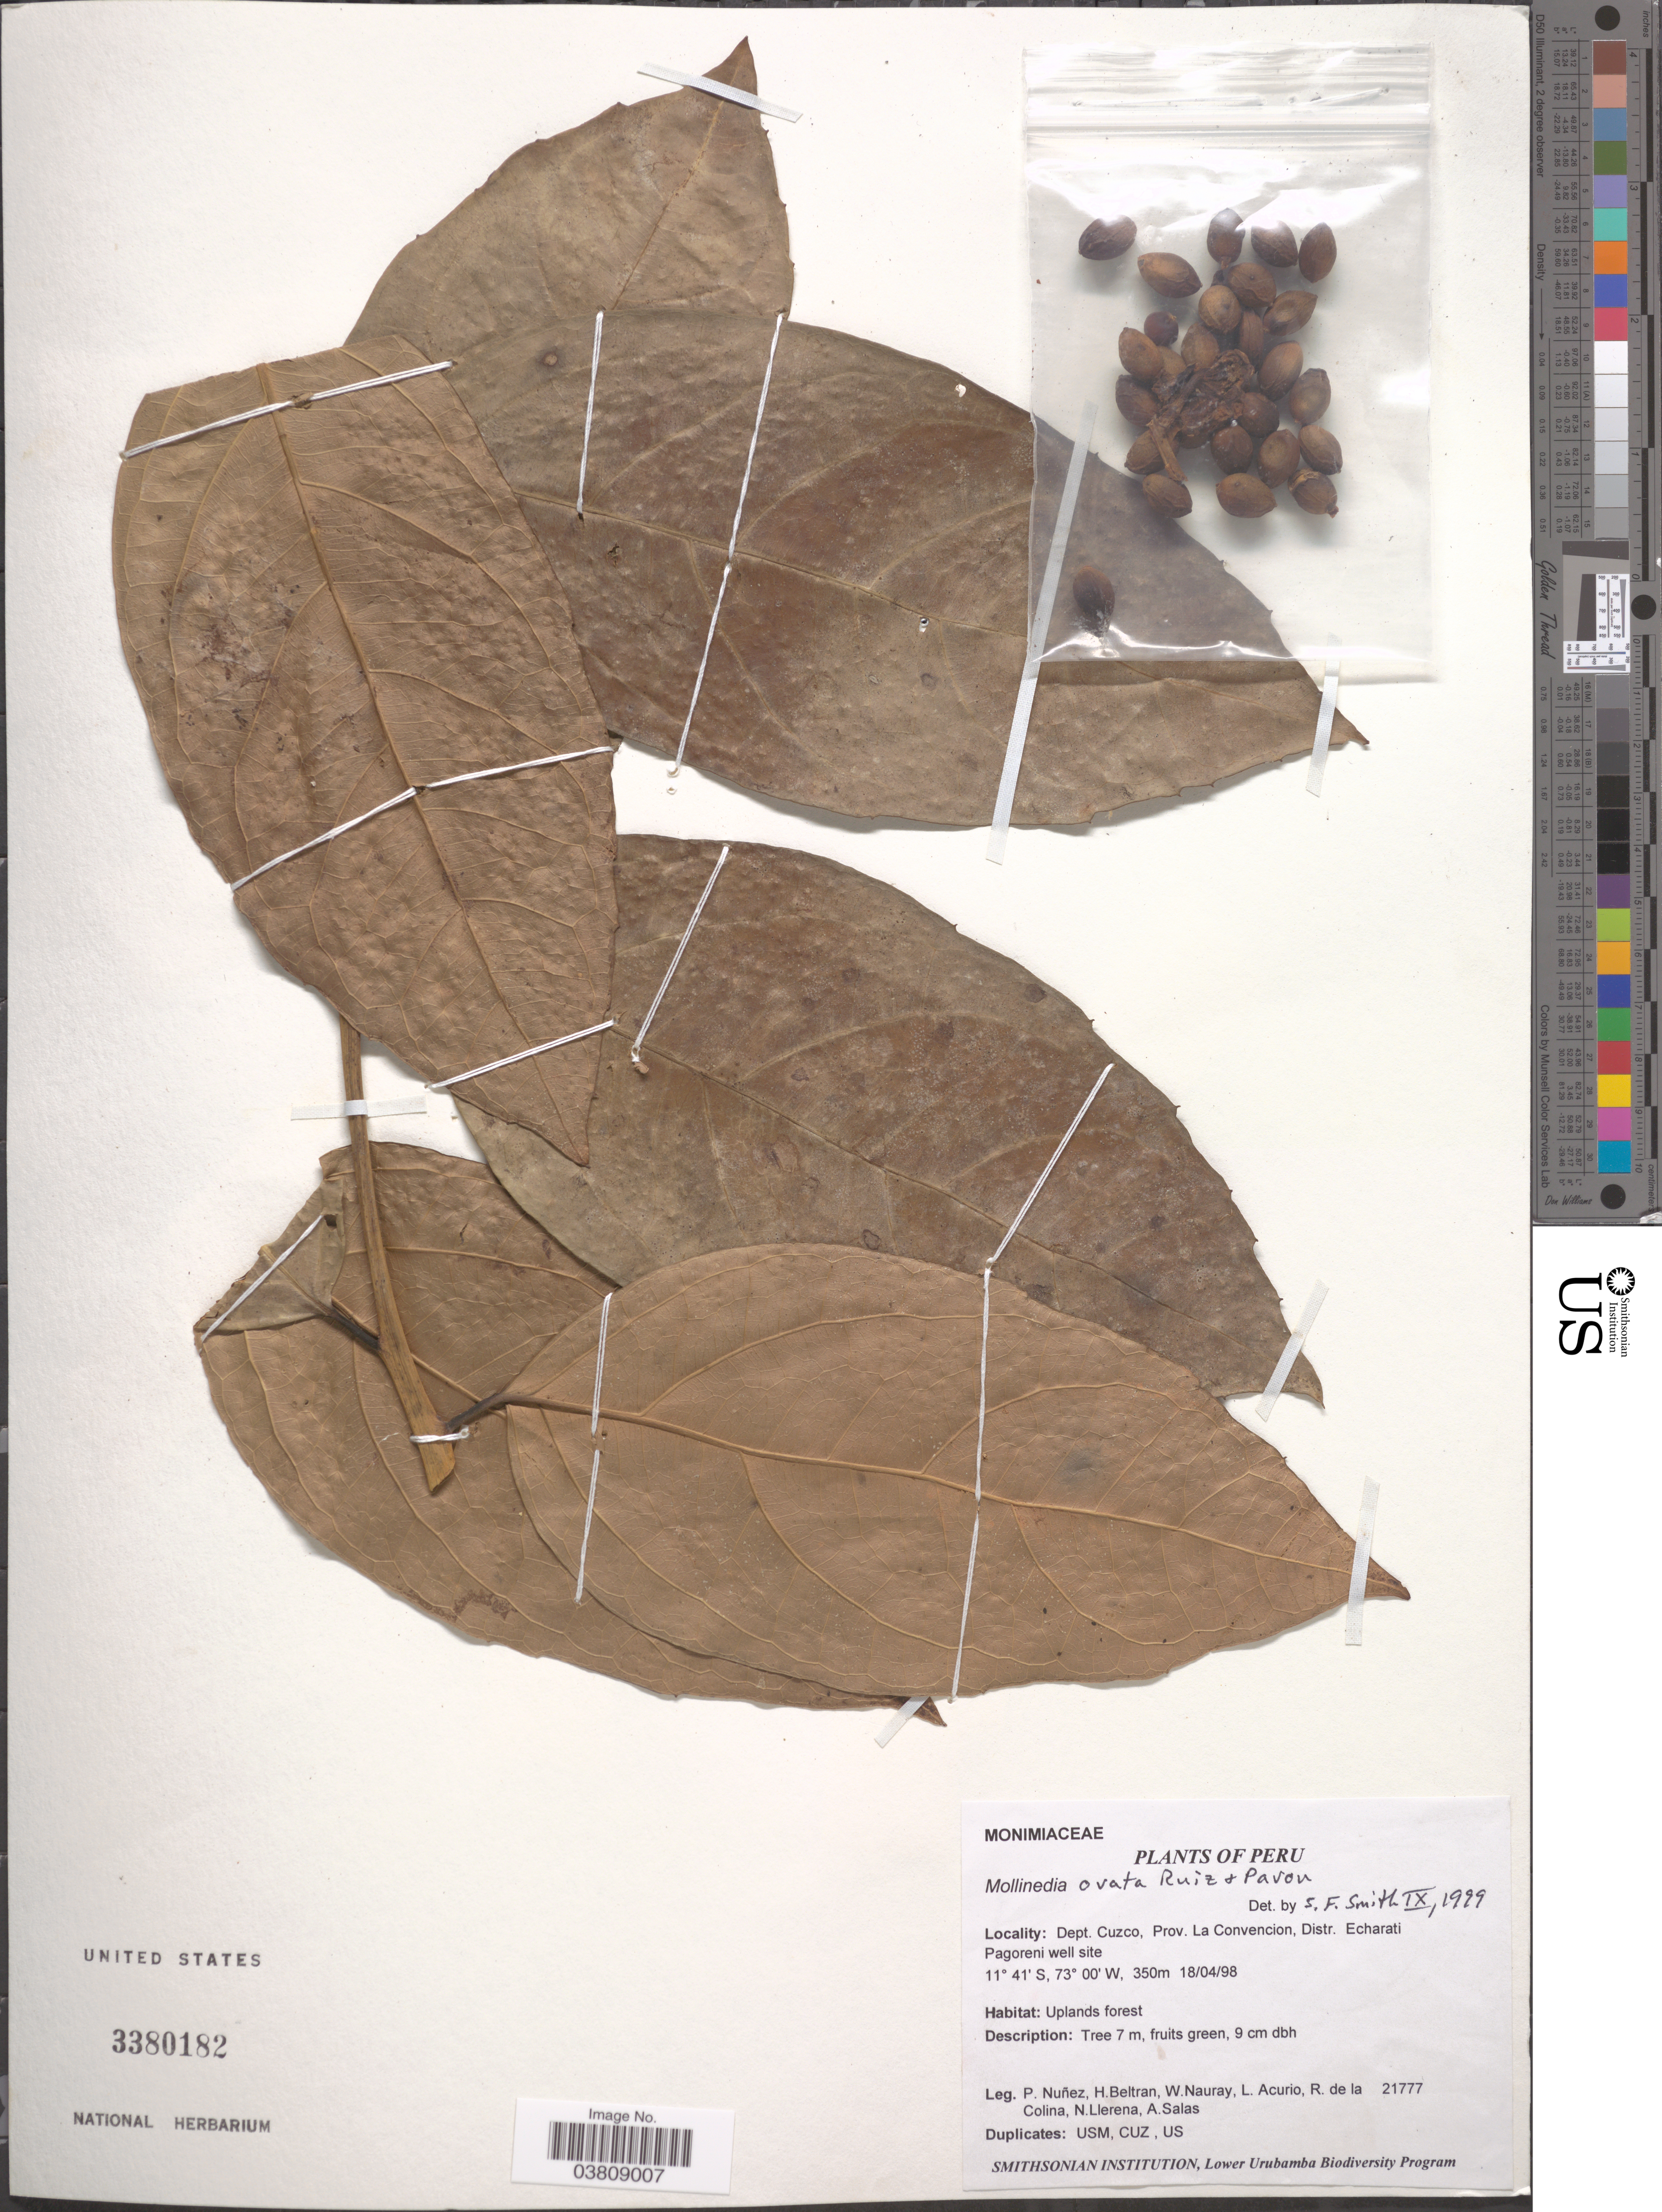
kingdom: Plantae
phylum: Tracheophyta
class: Magnoliopsida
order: Laurales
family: Monimiaceae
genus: Mollinedia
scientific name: Mollinedia ovata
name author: Ruiz & Pav.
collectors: P. Nuñez V., H. Beltran, W. Nauray, L. Acurio & et al.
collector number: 21777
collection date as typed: Transcribed d/m/y: 18/4/98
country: Peru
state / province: Cusco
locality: Dept. Cuzco, Prov. La Convencion, Distr. Echarati Pagoreni well site.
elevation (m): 350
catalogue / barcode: US 3380182